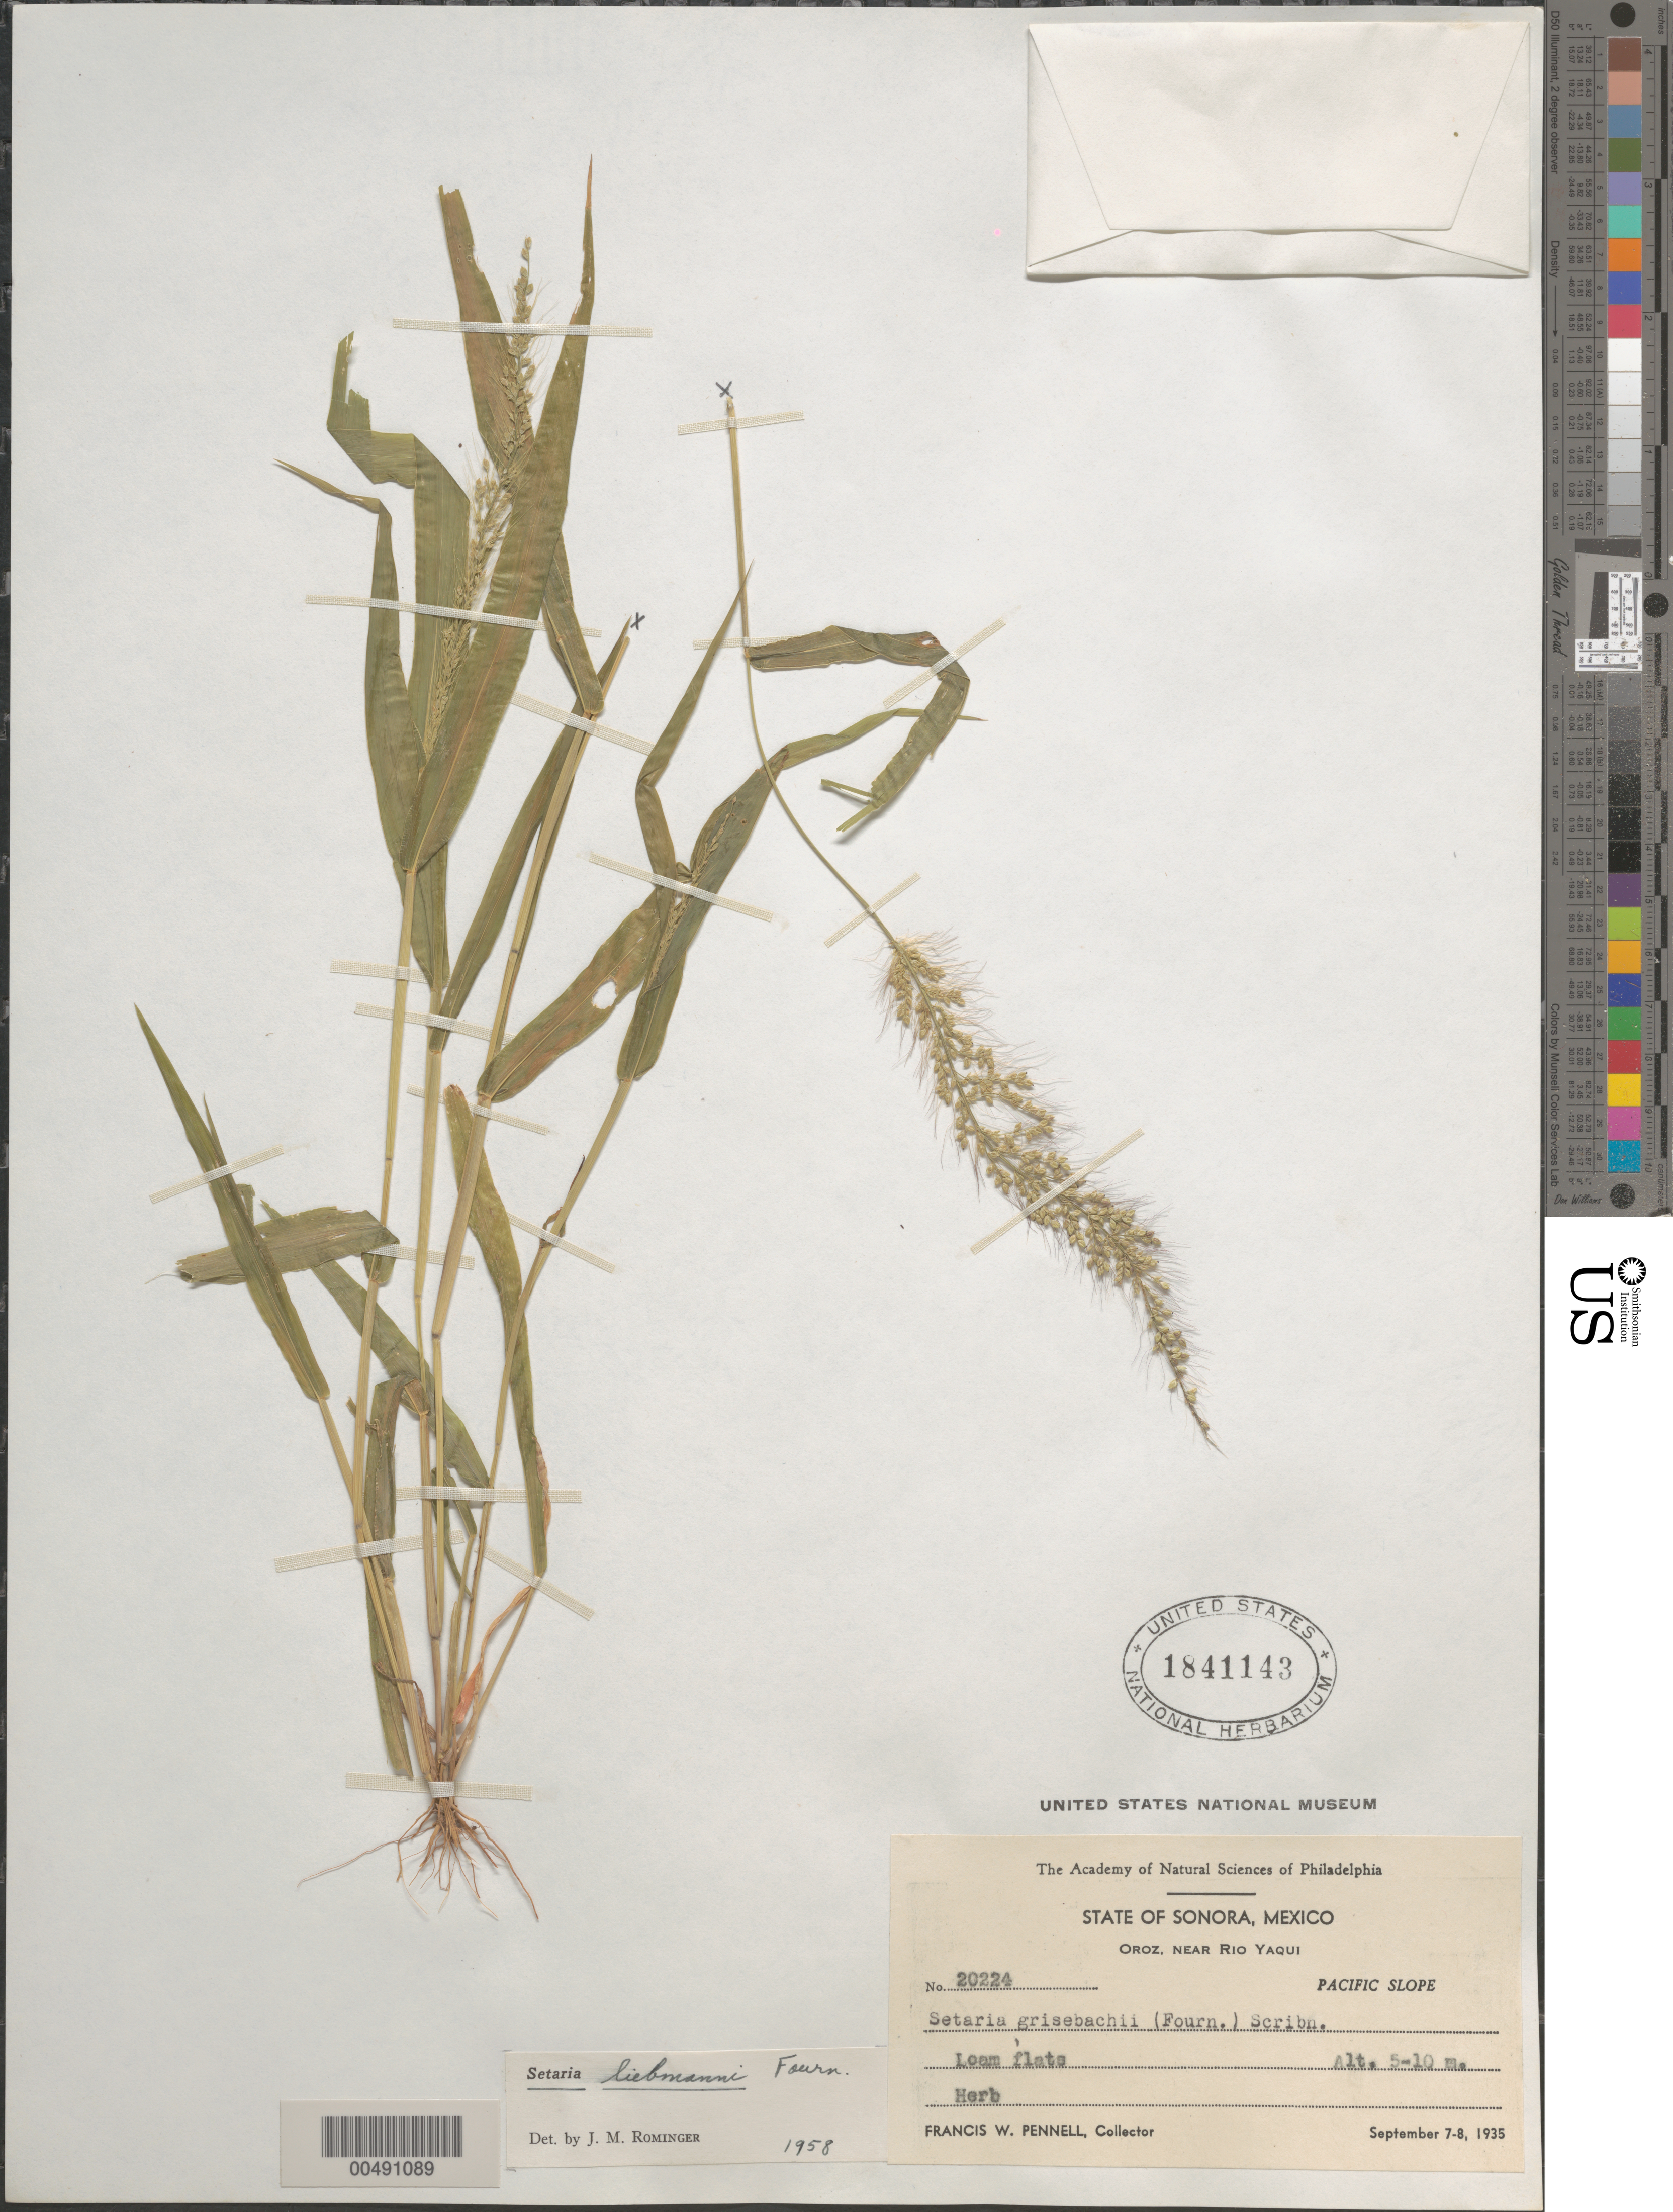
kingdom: Plantae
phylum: Tracheophyta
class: Liliopsida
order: Poales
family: Poaceae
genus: Setaria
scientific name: Setaria liebmannii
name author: E. Fourn.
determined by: Rominger, J. M.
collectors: F. W. Pennell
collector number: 20224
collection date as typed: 7 Sep 1935 to 8 Sep 1935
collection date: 1935-09-07/1935-09-08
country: Mexico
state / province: Sonora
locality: Oroz, near Rio Yaqui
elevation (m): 5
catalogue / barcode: US 1841143